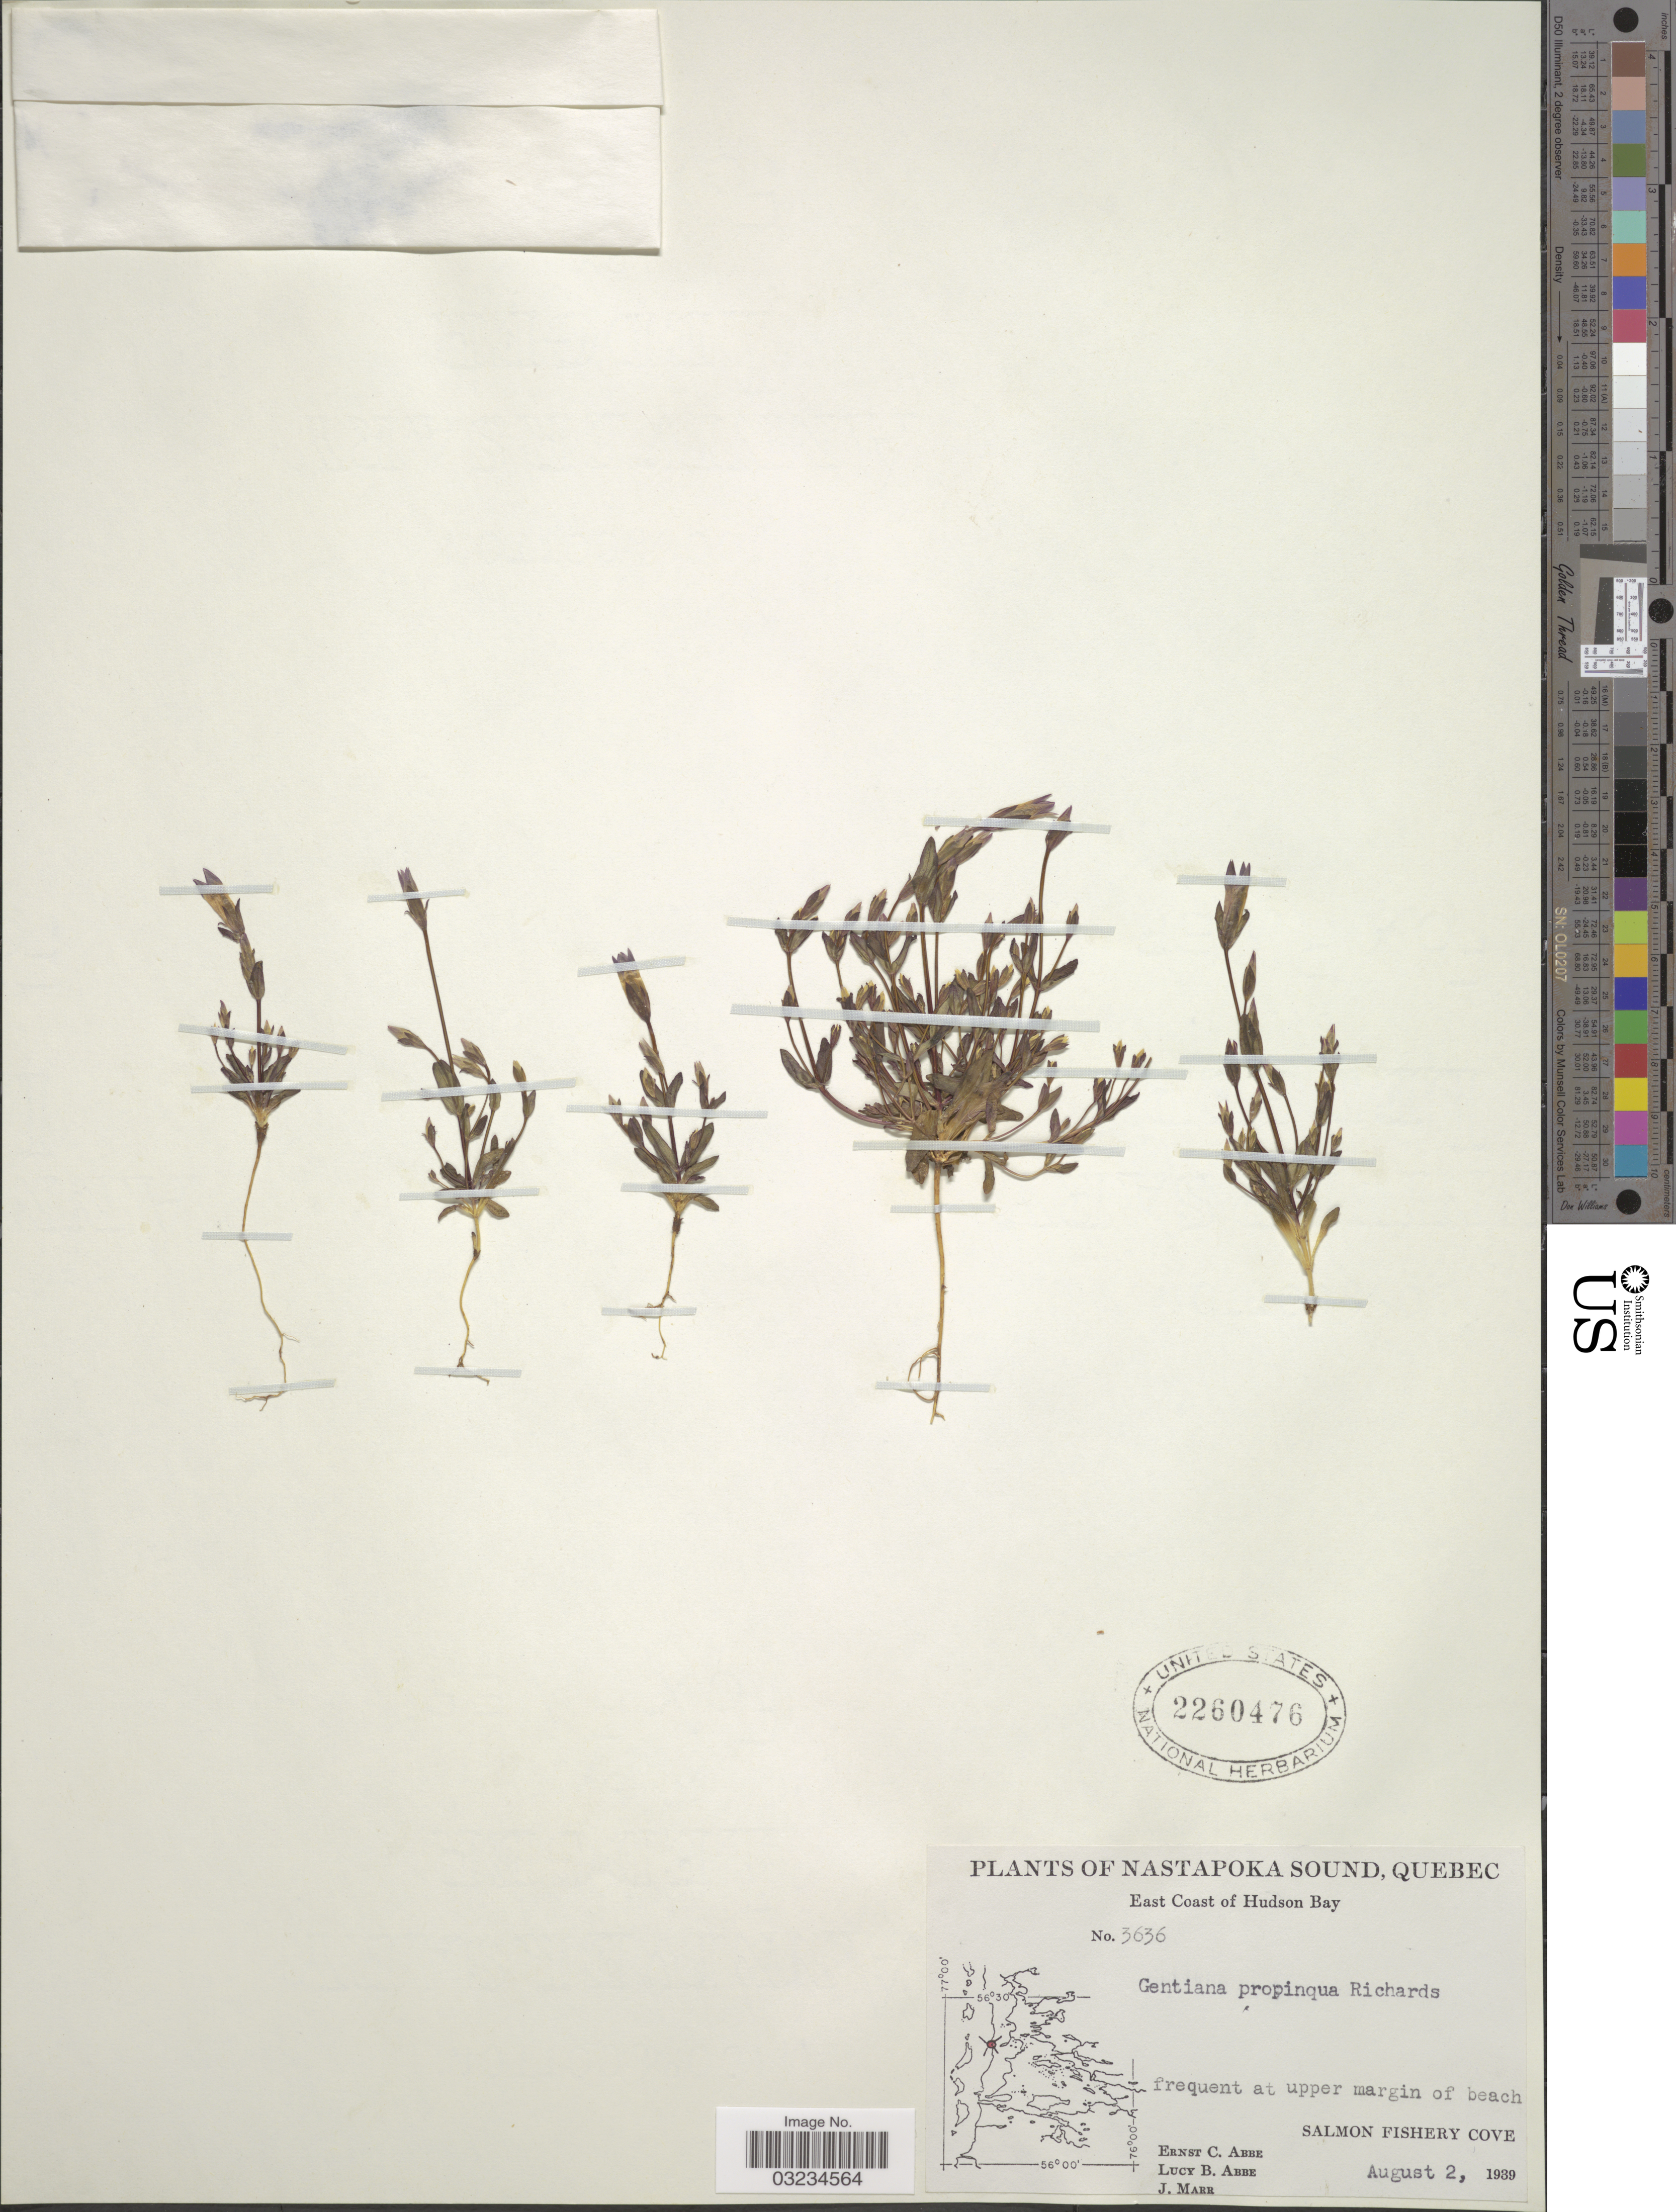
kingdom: Plantae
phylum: Tracheophyta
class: Magnoliopsida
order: Gentianales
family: Gentianaceae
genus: Gentiana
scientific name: Gentiana propinqua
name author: Richards.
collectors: E. C. Abbe, L. B. Abbe & J. Marr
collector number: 3636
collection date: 1939-08-02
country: Canada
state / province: Quebec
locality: Nastapoka Sound. East Coast of Hudson Bay. Frequent at upper margin of beach. Salmon Fishery Cove.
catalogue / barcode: US 2260476